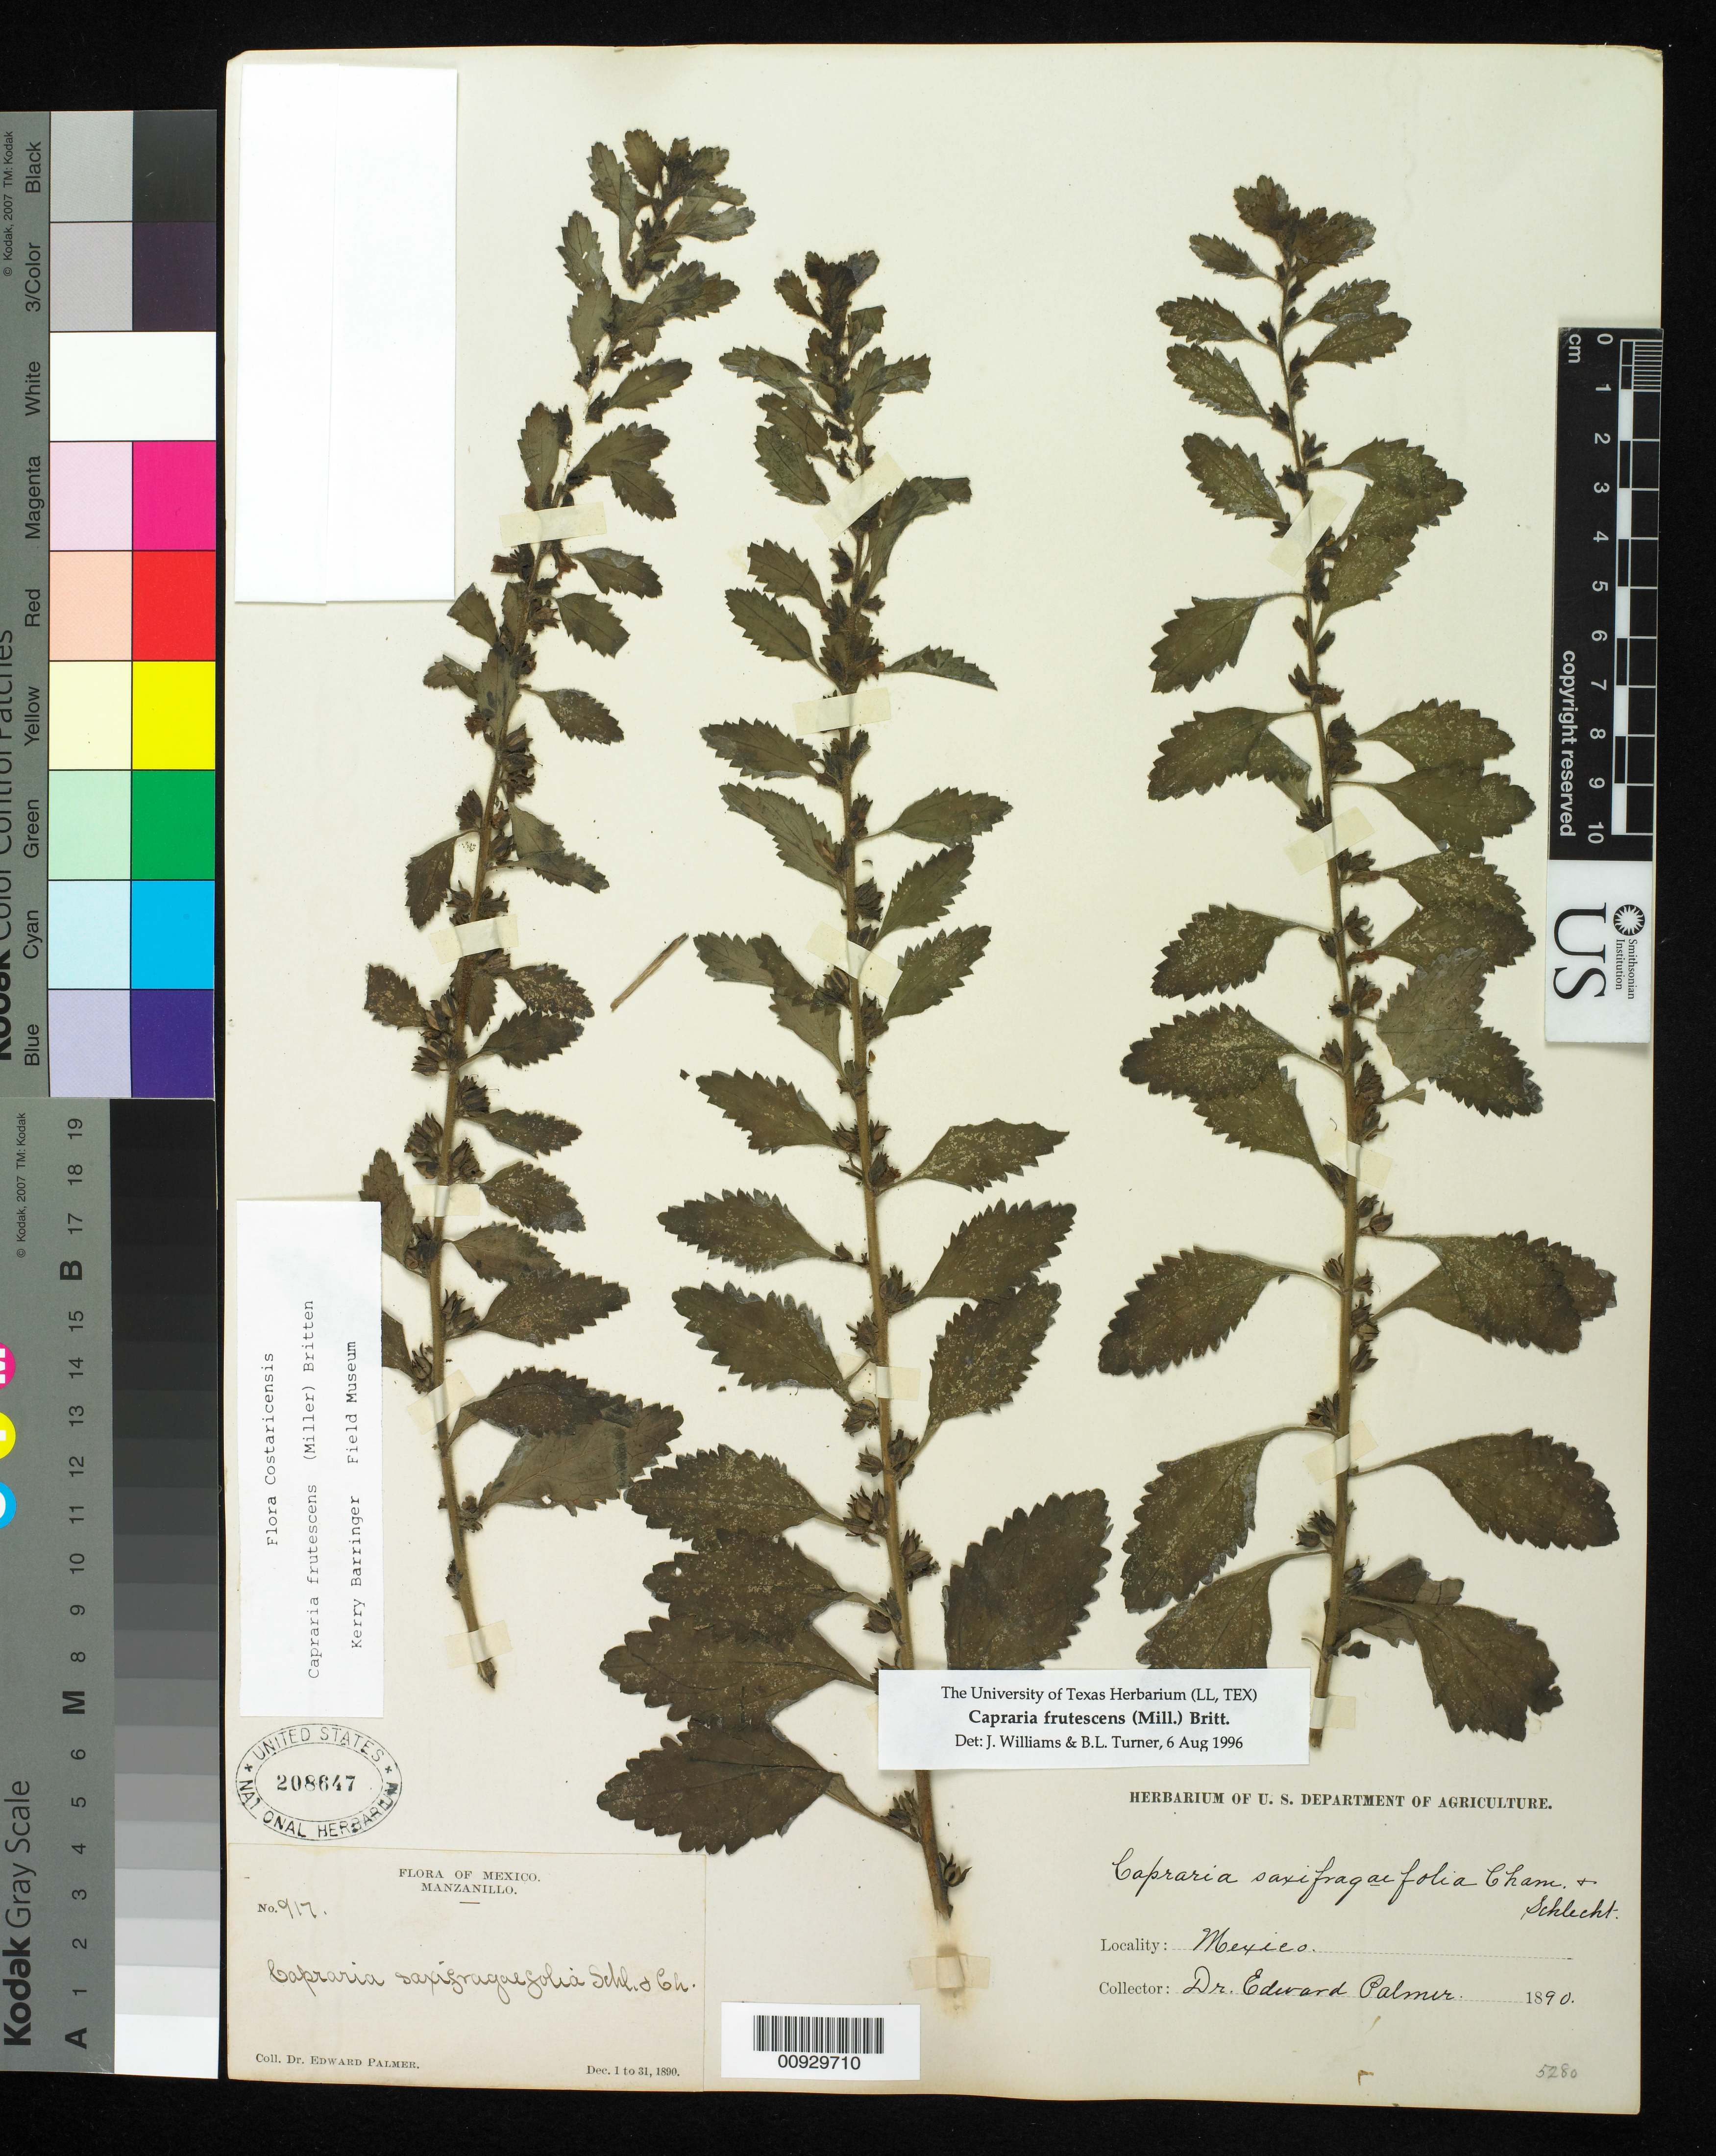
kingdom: Plantae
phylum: Tracheophyta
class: Magnoliopsida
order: Lamiales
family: Scrophulariaceae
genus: Capraria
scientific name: Capraria frutescens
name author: (Mill.) Britton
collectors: E. Palmer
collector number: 917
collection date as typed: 01 Dec 1890 to 31 Dec 1890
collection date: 1890-12-01/1890-12-31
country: Mexico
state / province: Colima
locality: Manzanilllo.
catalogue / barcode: US 208647